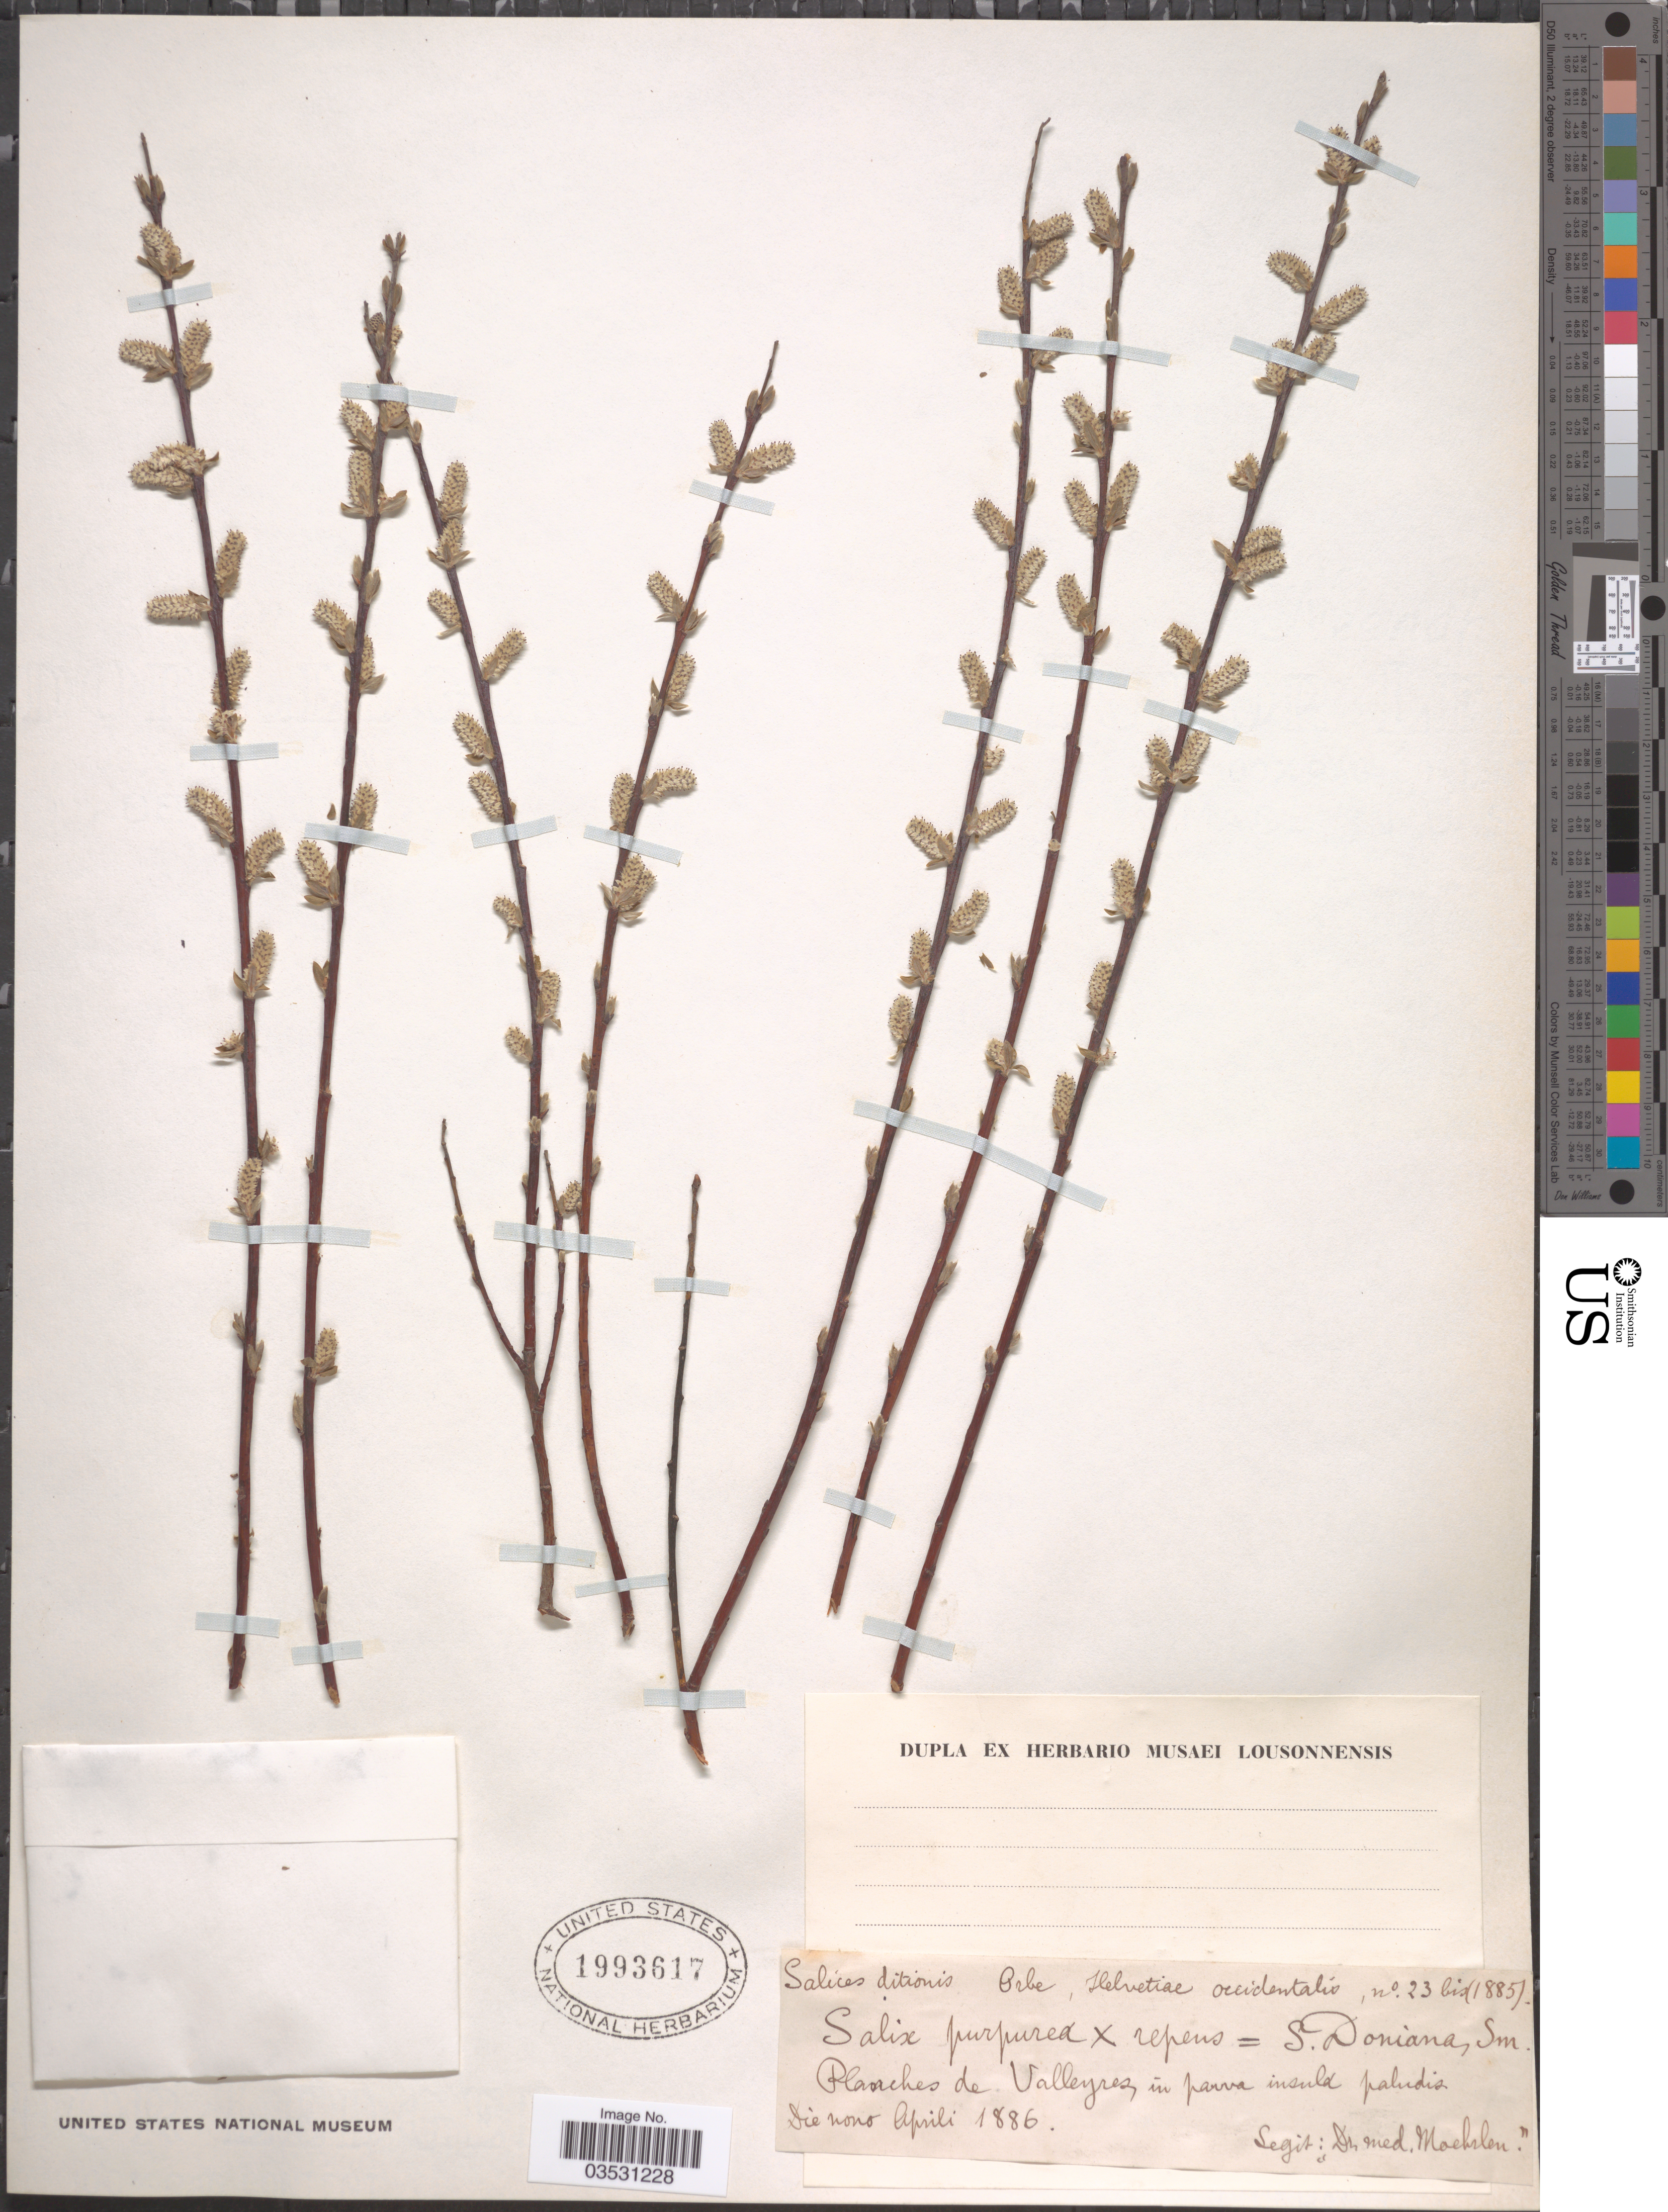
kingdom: Plantae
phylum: Tracheophyta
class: Magnoliopsida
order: Malpighiales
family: Salicaceae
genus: Salix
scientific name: Salix purpurea x S. repens L.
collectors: Moehrlen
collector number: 23bis(1885)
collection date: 1886-04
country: Switzerland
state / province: Vaud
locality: Helvetiae occidentalis. Ranches de Valleyres in parva insula paludis.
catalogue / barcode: US 1993617